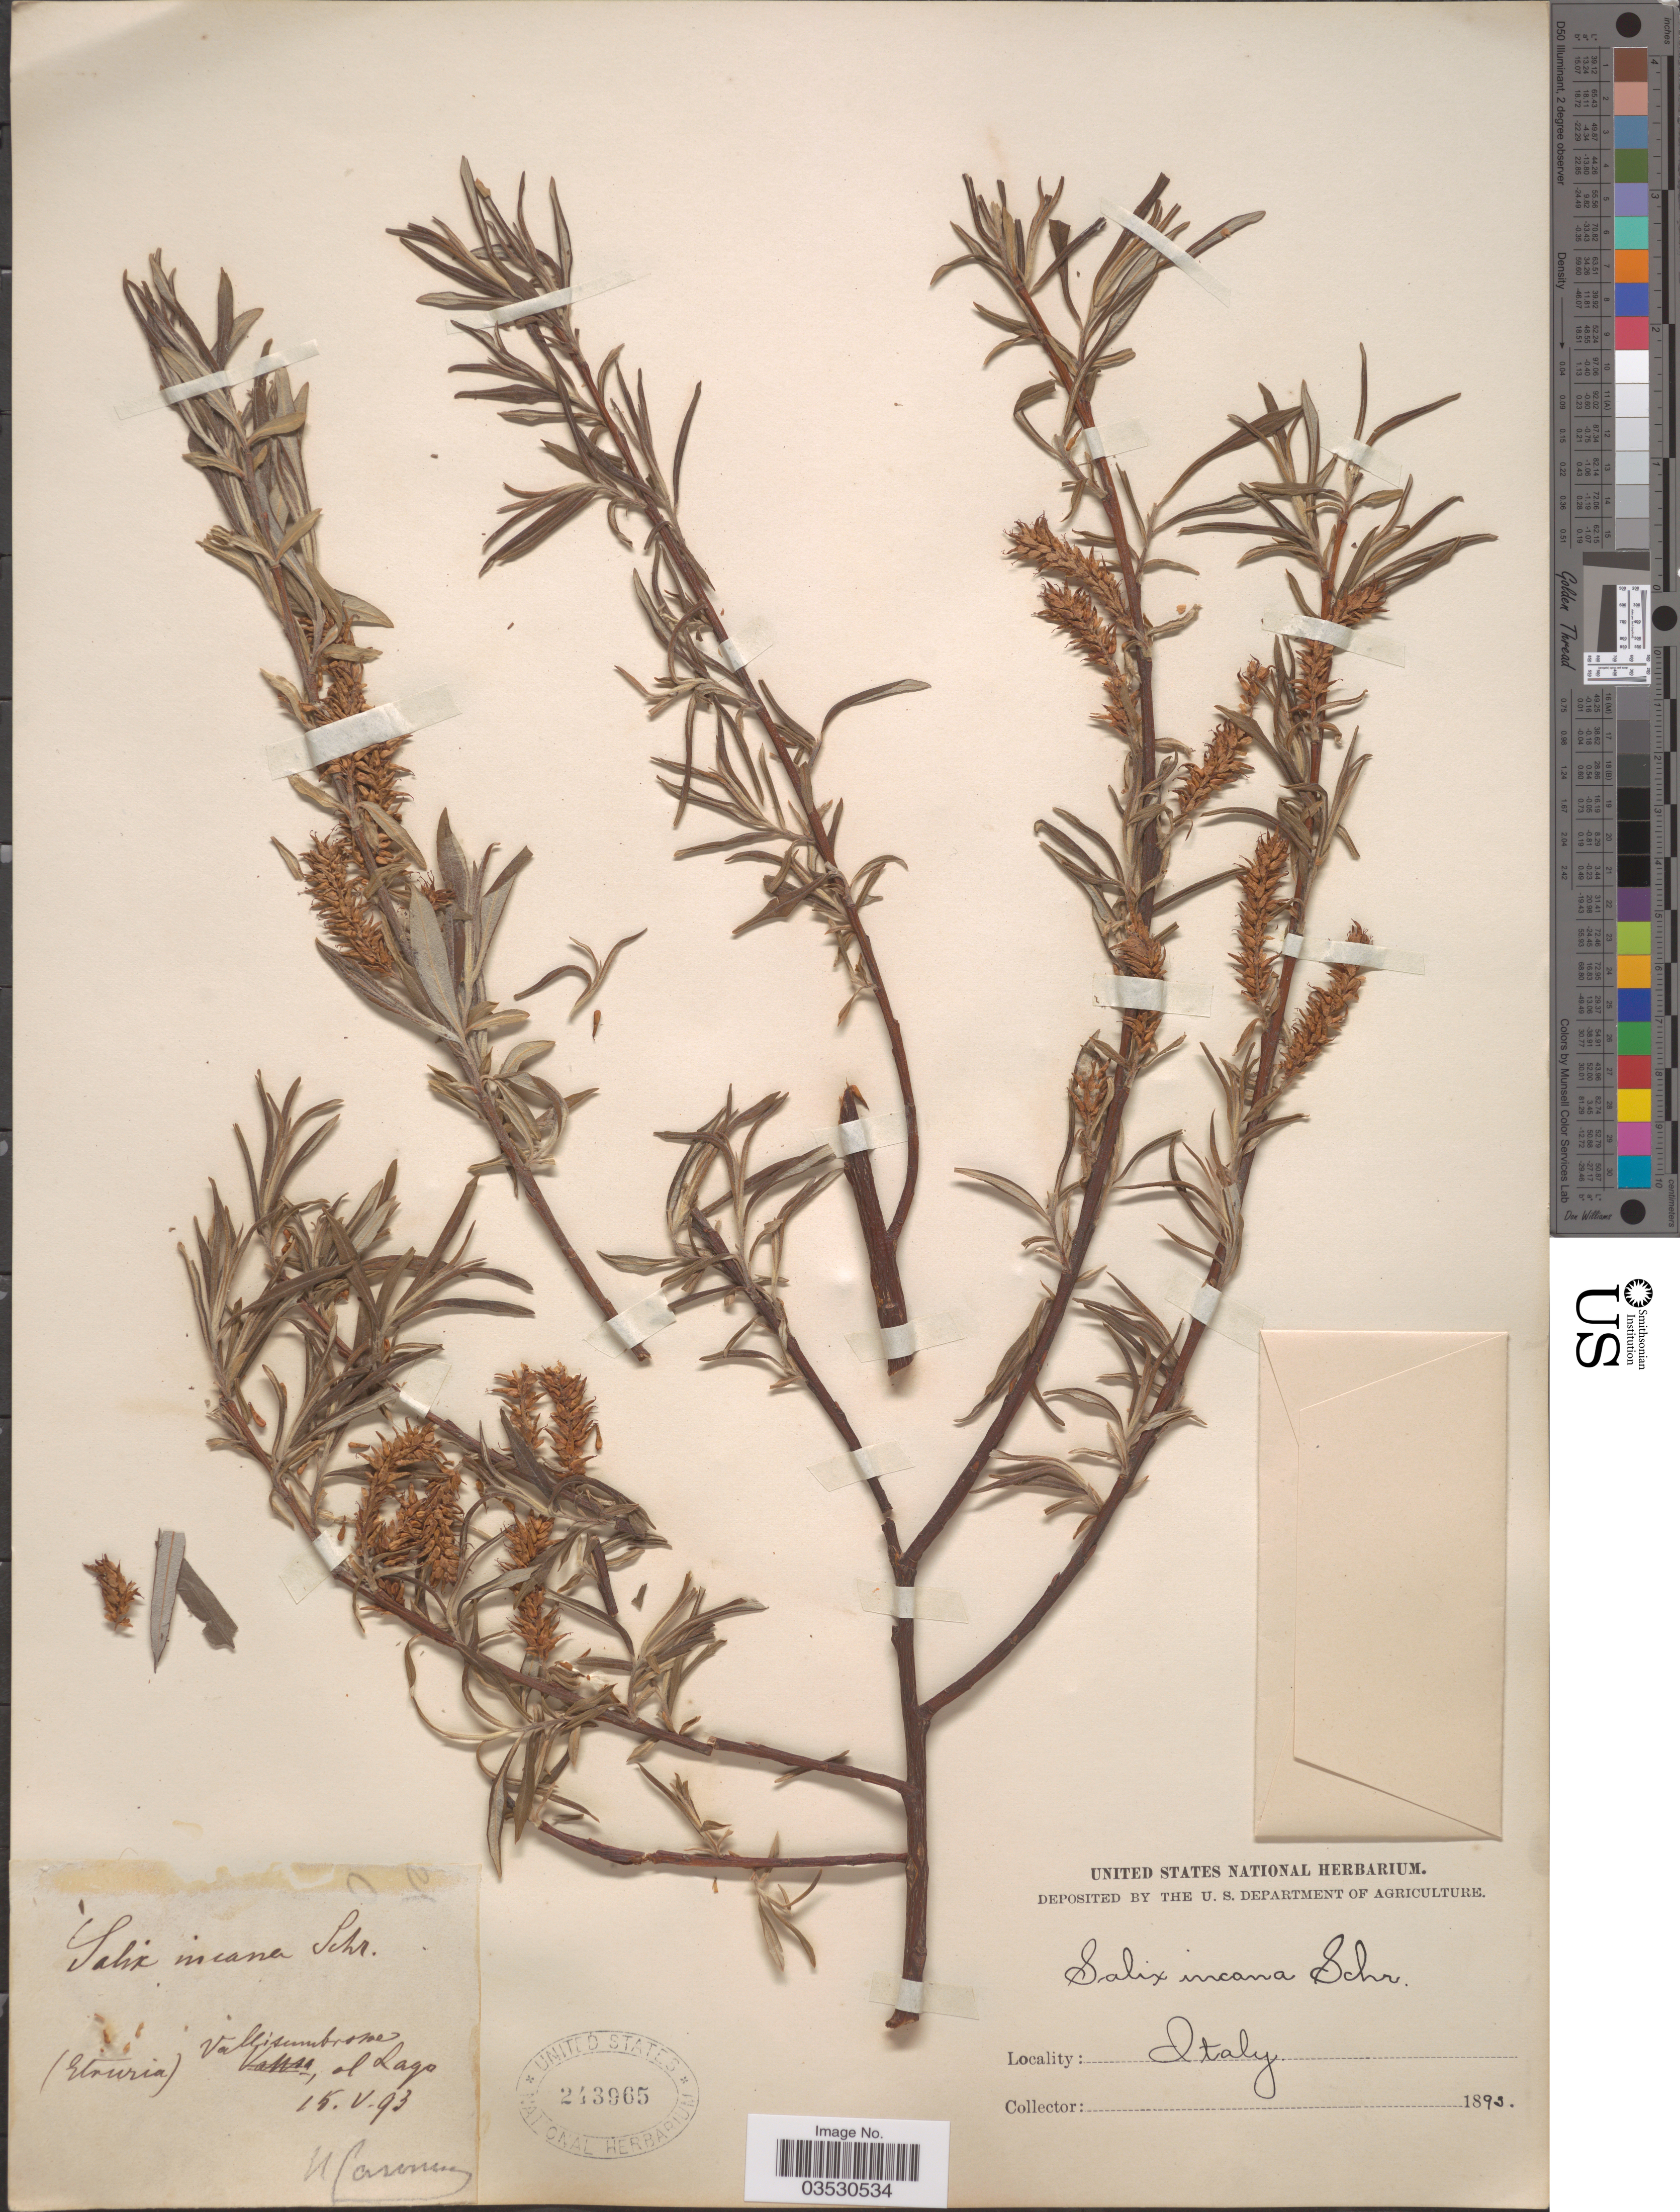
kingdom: Plantae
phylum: Tracheophyta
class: Magnoliopsida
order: Malpighiales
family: Salicaceae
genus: Salix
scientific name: Salix incana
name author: Michx.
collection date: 1893-05-15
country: Italy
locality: (Etruria) Vallisumbrome, al Lago. [interpreted]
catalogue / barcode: US 243965